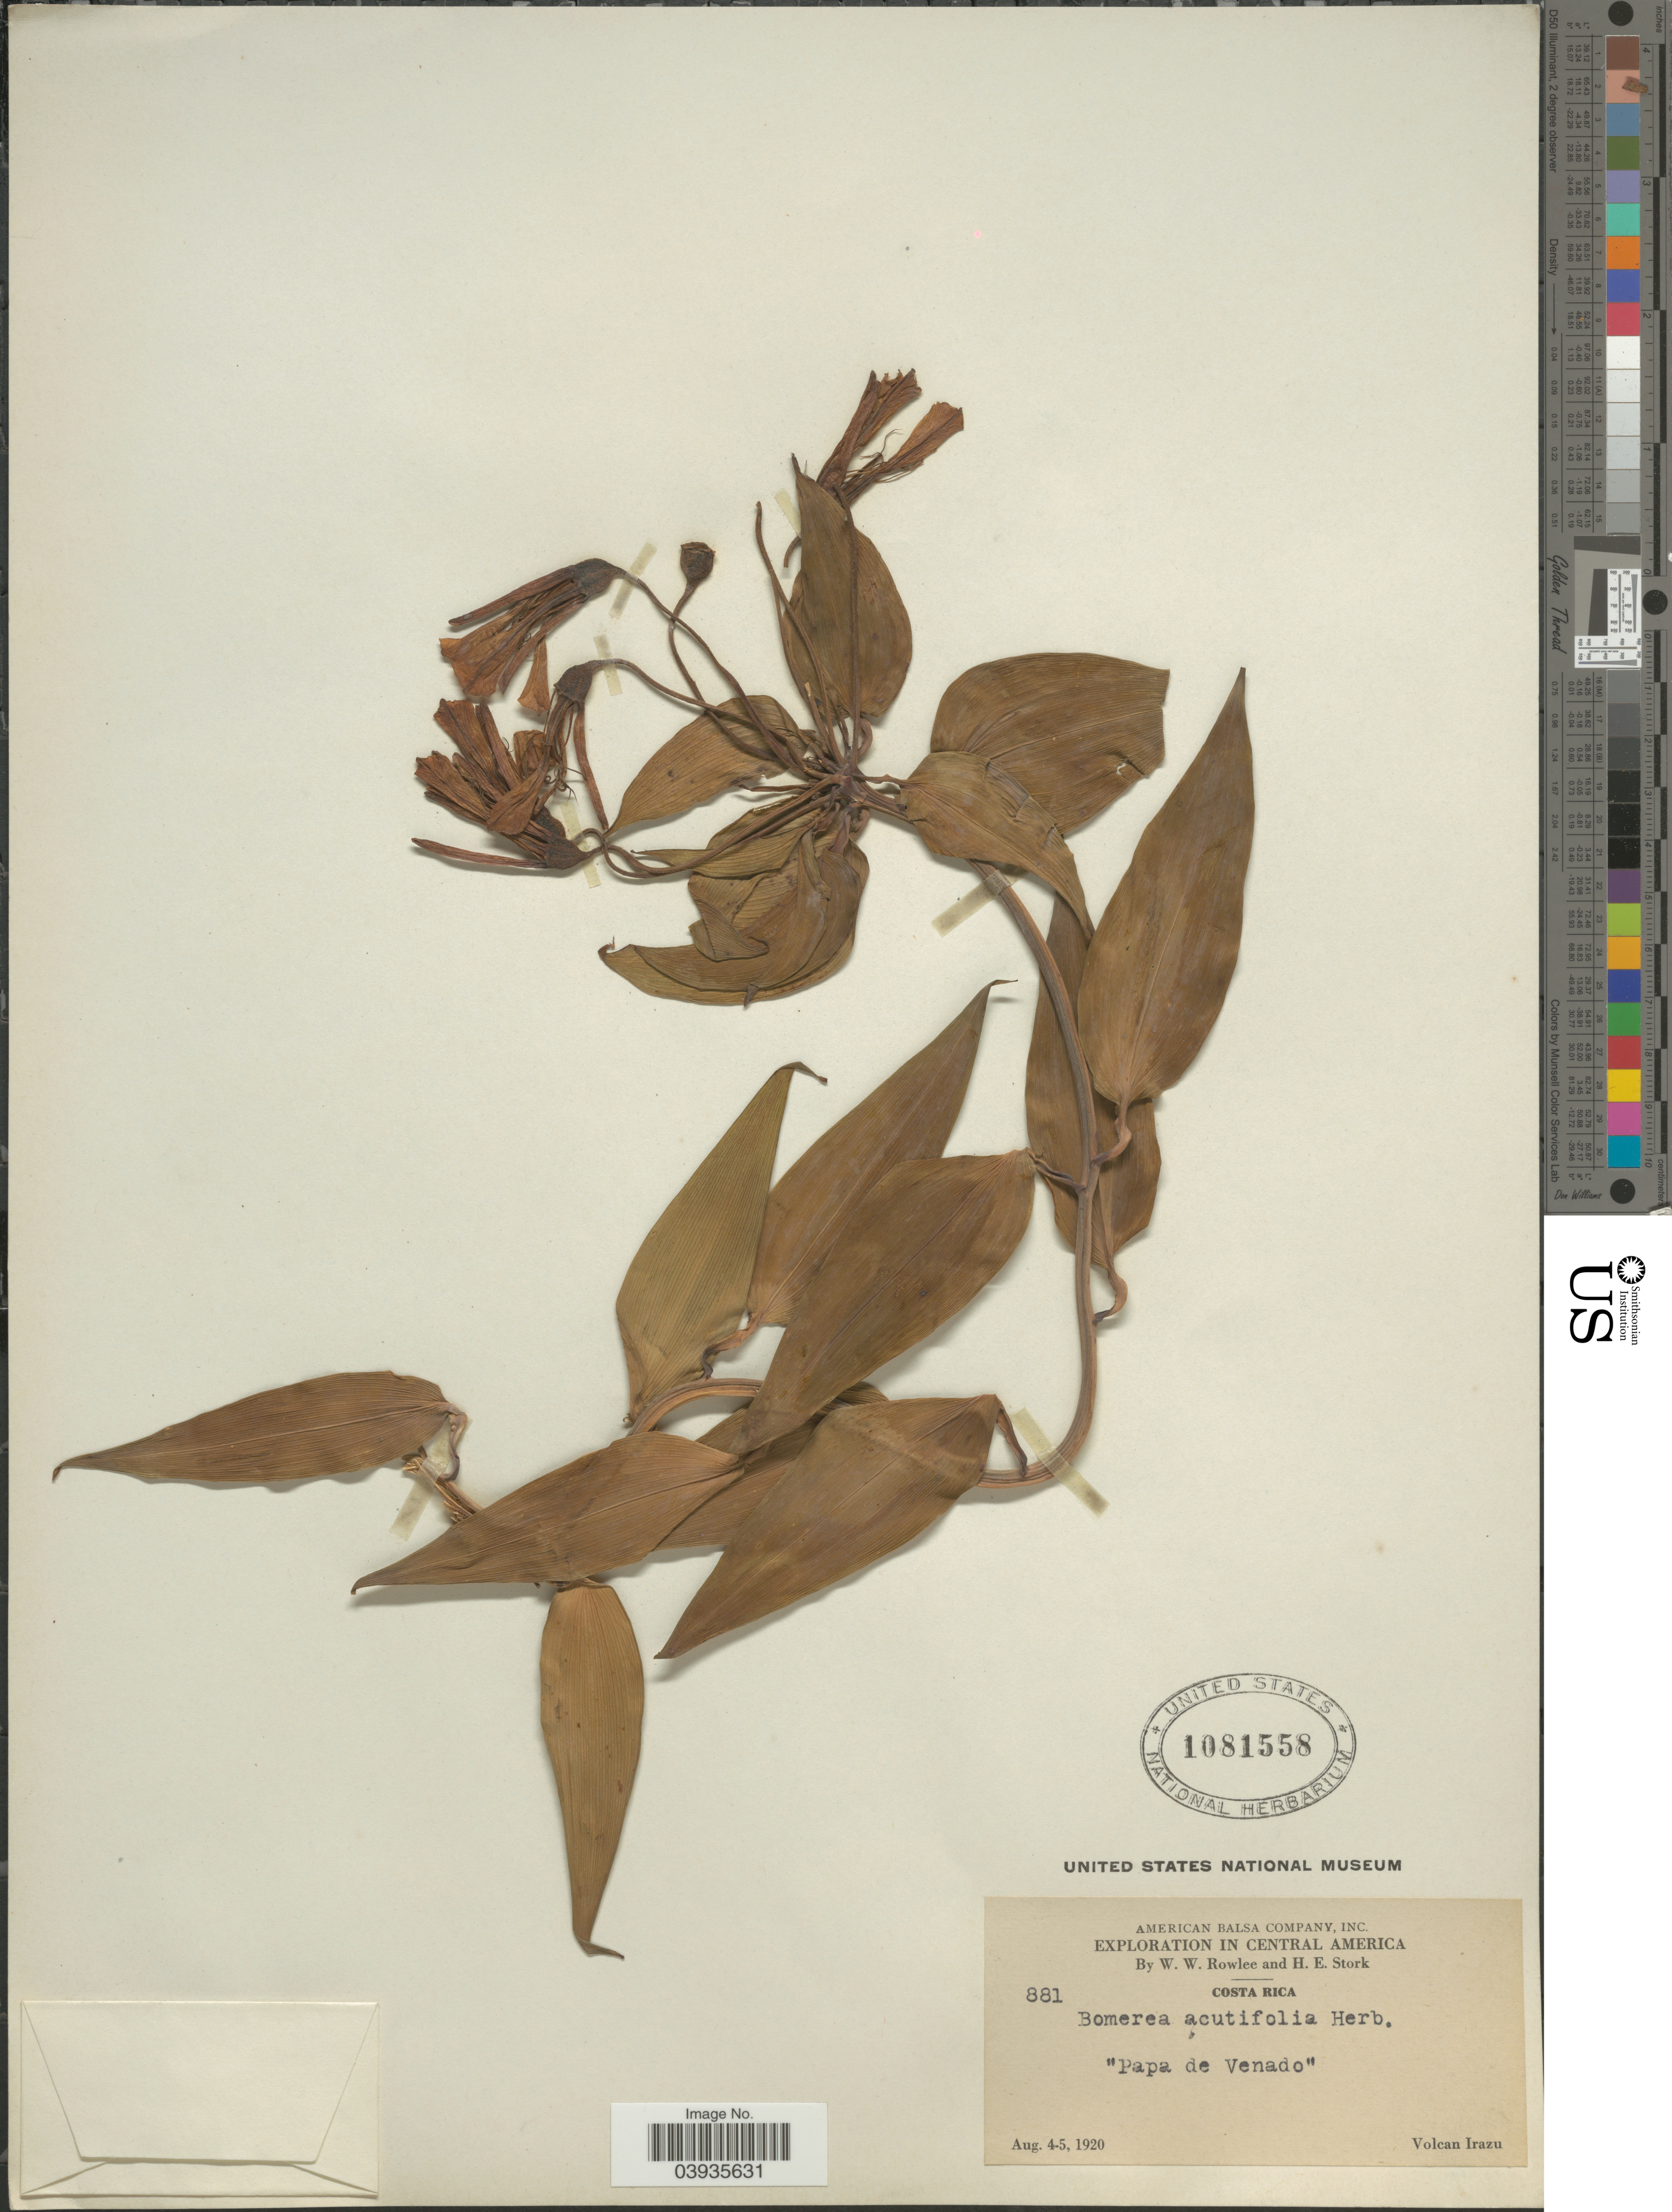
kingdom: Plantae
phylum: Tracheophyta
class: Liliopsida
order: Liliales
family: Alstroemeriaceae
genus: Bomarea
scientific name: Bomarea acutifolia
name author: (Link & Otto) Herb.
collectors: W. W. Rowlee & H. E. Stork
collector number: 881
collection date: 1920-08-04/1920-08-05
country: Costa Rica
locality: Papa de Venado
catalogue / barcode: US 1081558